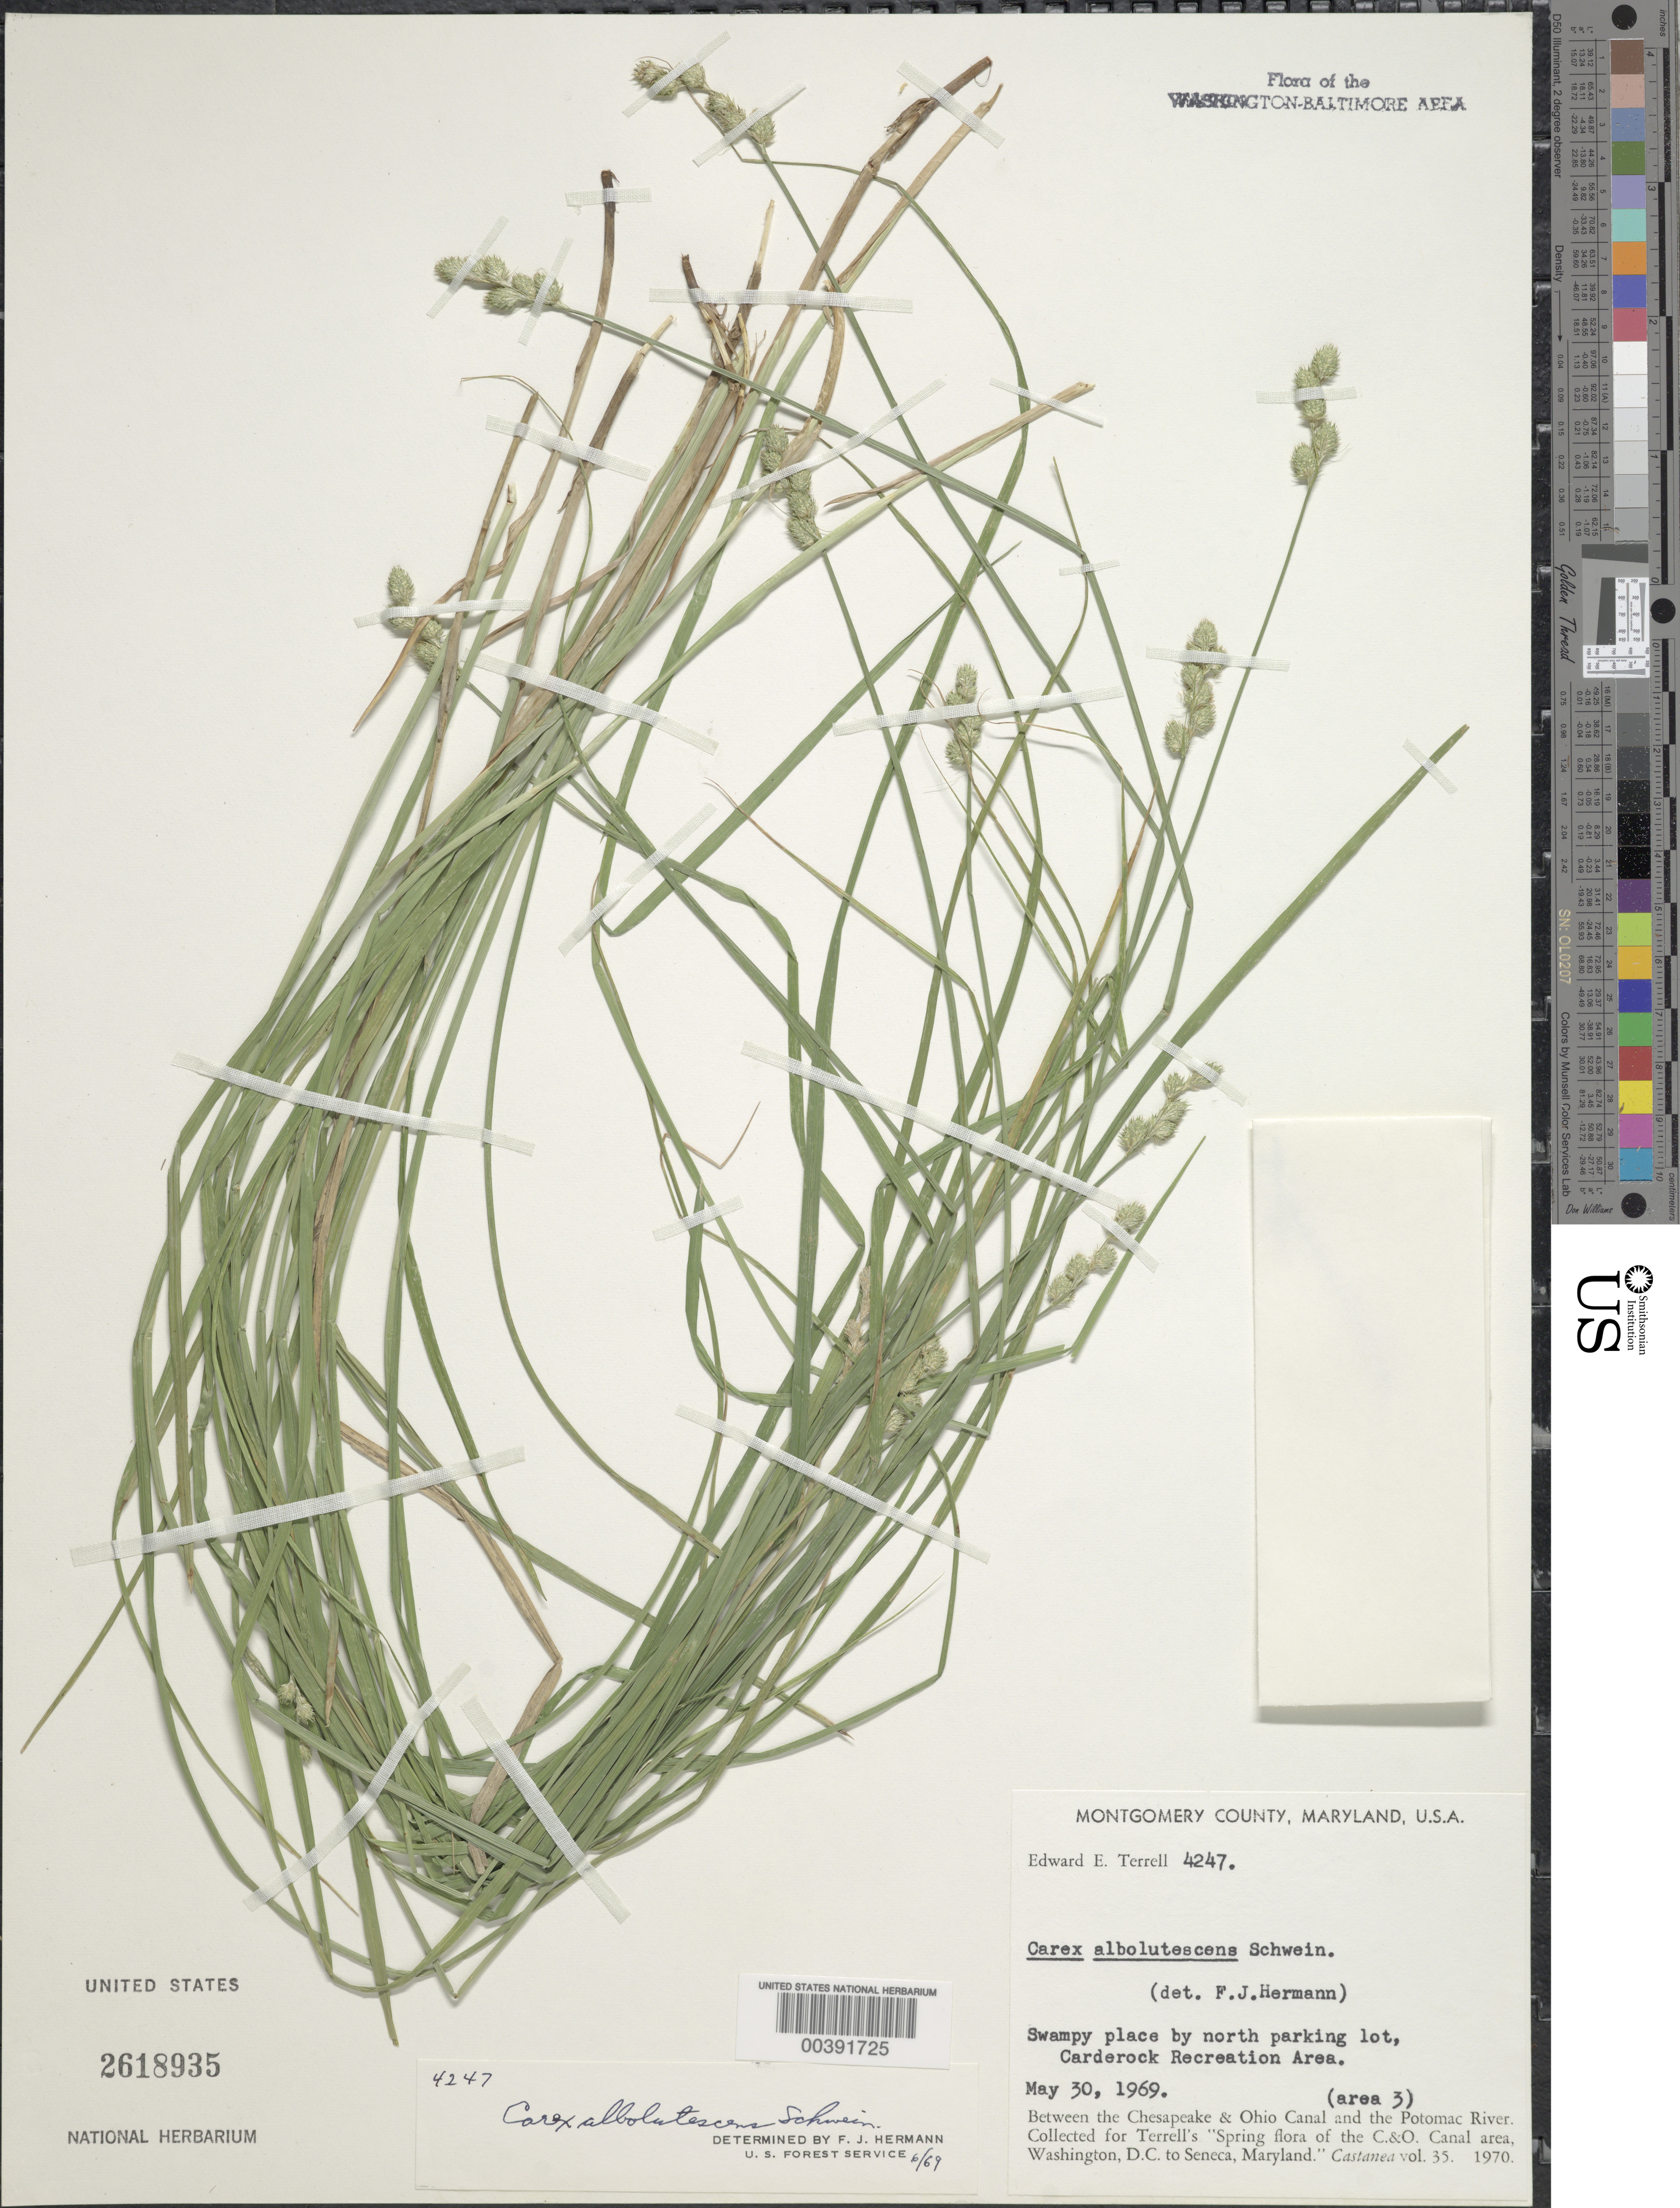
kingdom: Plantae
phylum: Tracheophyta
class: Liliopsida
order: Poales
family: Cyperaceae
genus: Carex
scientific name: Carex albolutescens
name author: Schwein.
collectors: E. E. Terrell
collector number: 4247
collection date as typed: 30 May 1969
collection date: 1969-05-30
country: United States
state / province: Maryland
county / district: Montgomery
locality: Carderock Recreation Area C. & O. Canal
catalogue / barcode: US 2618935